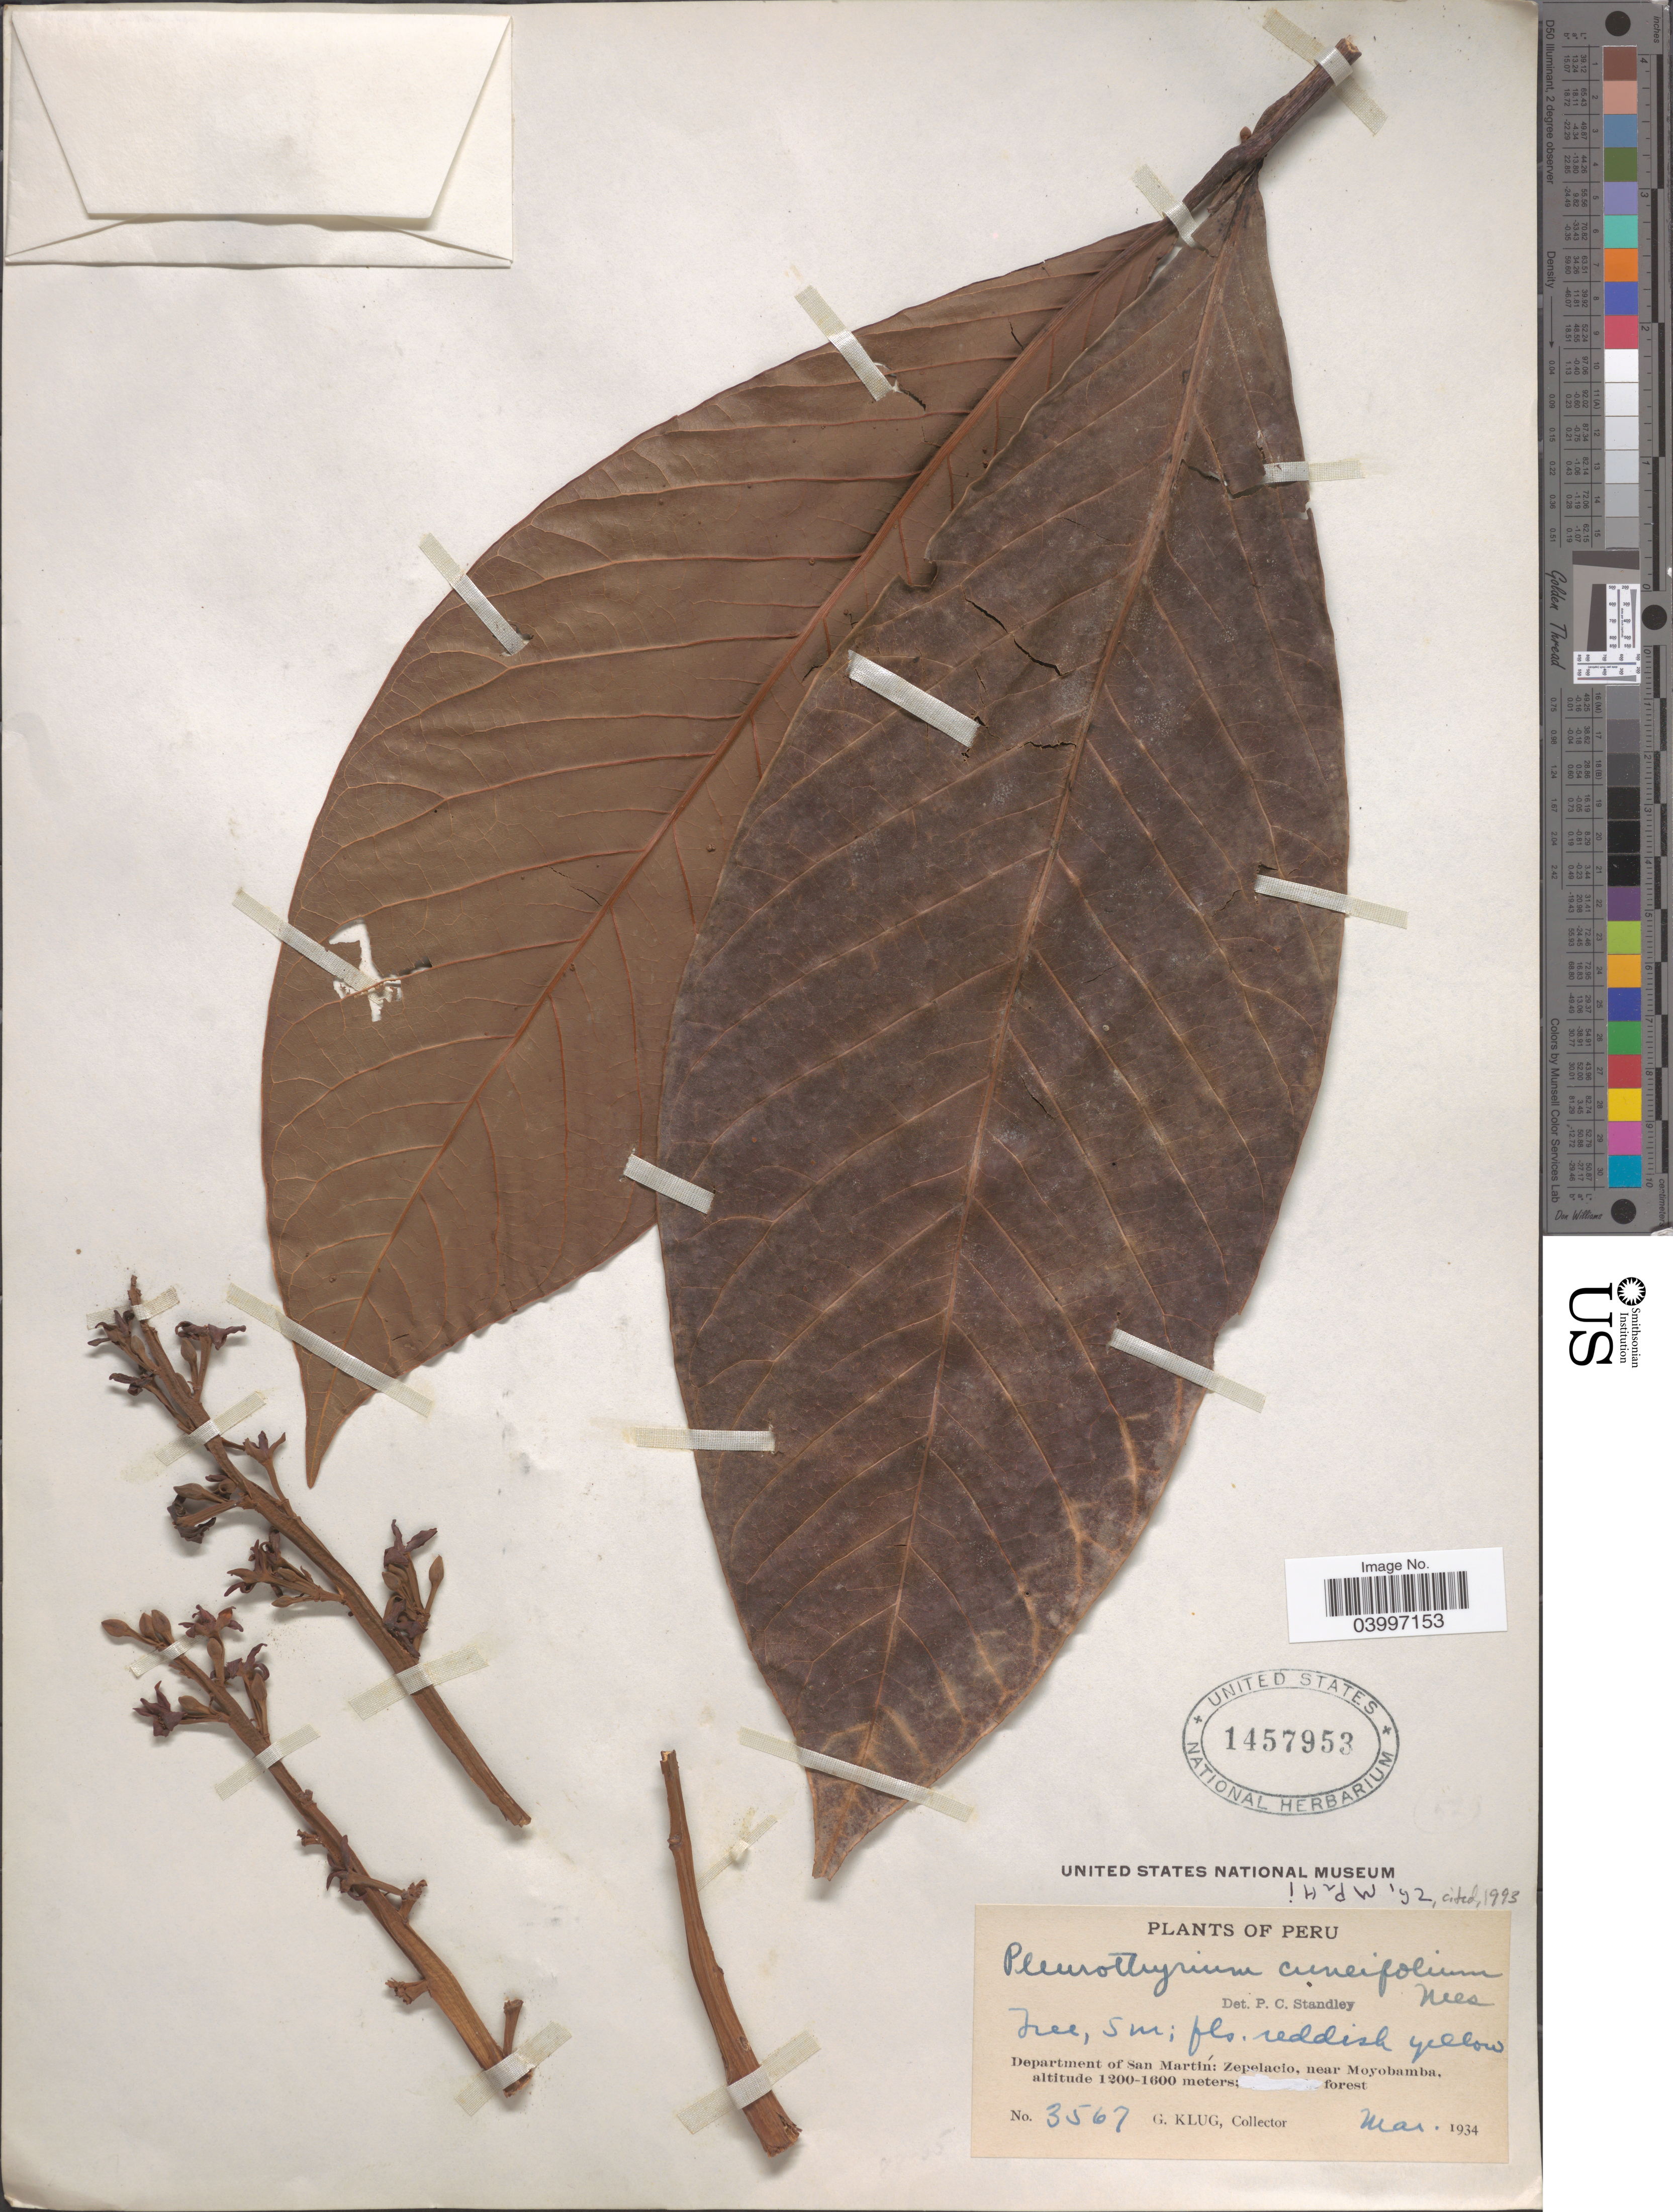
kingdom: Plantae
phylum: Tracheophyta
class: Magnoliopsida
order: Laurales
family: Lauraceae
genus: Pleurothyrium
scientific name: Pleurothyrium cuneifolium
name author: Nees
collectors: G. Klug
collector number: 3567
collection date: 1934-05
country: Peru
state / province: San Martín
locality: Department of San Martín: Zepelacio, near Moyobamba.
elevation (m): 1200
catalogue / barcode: US 1457953